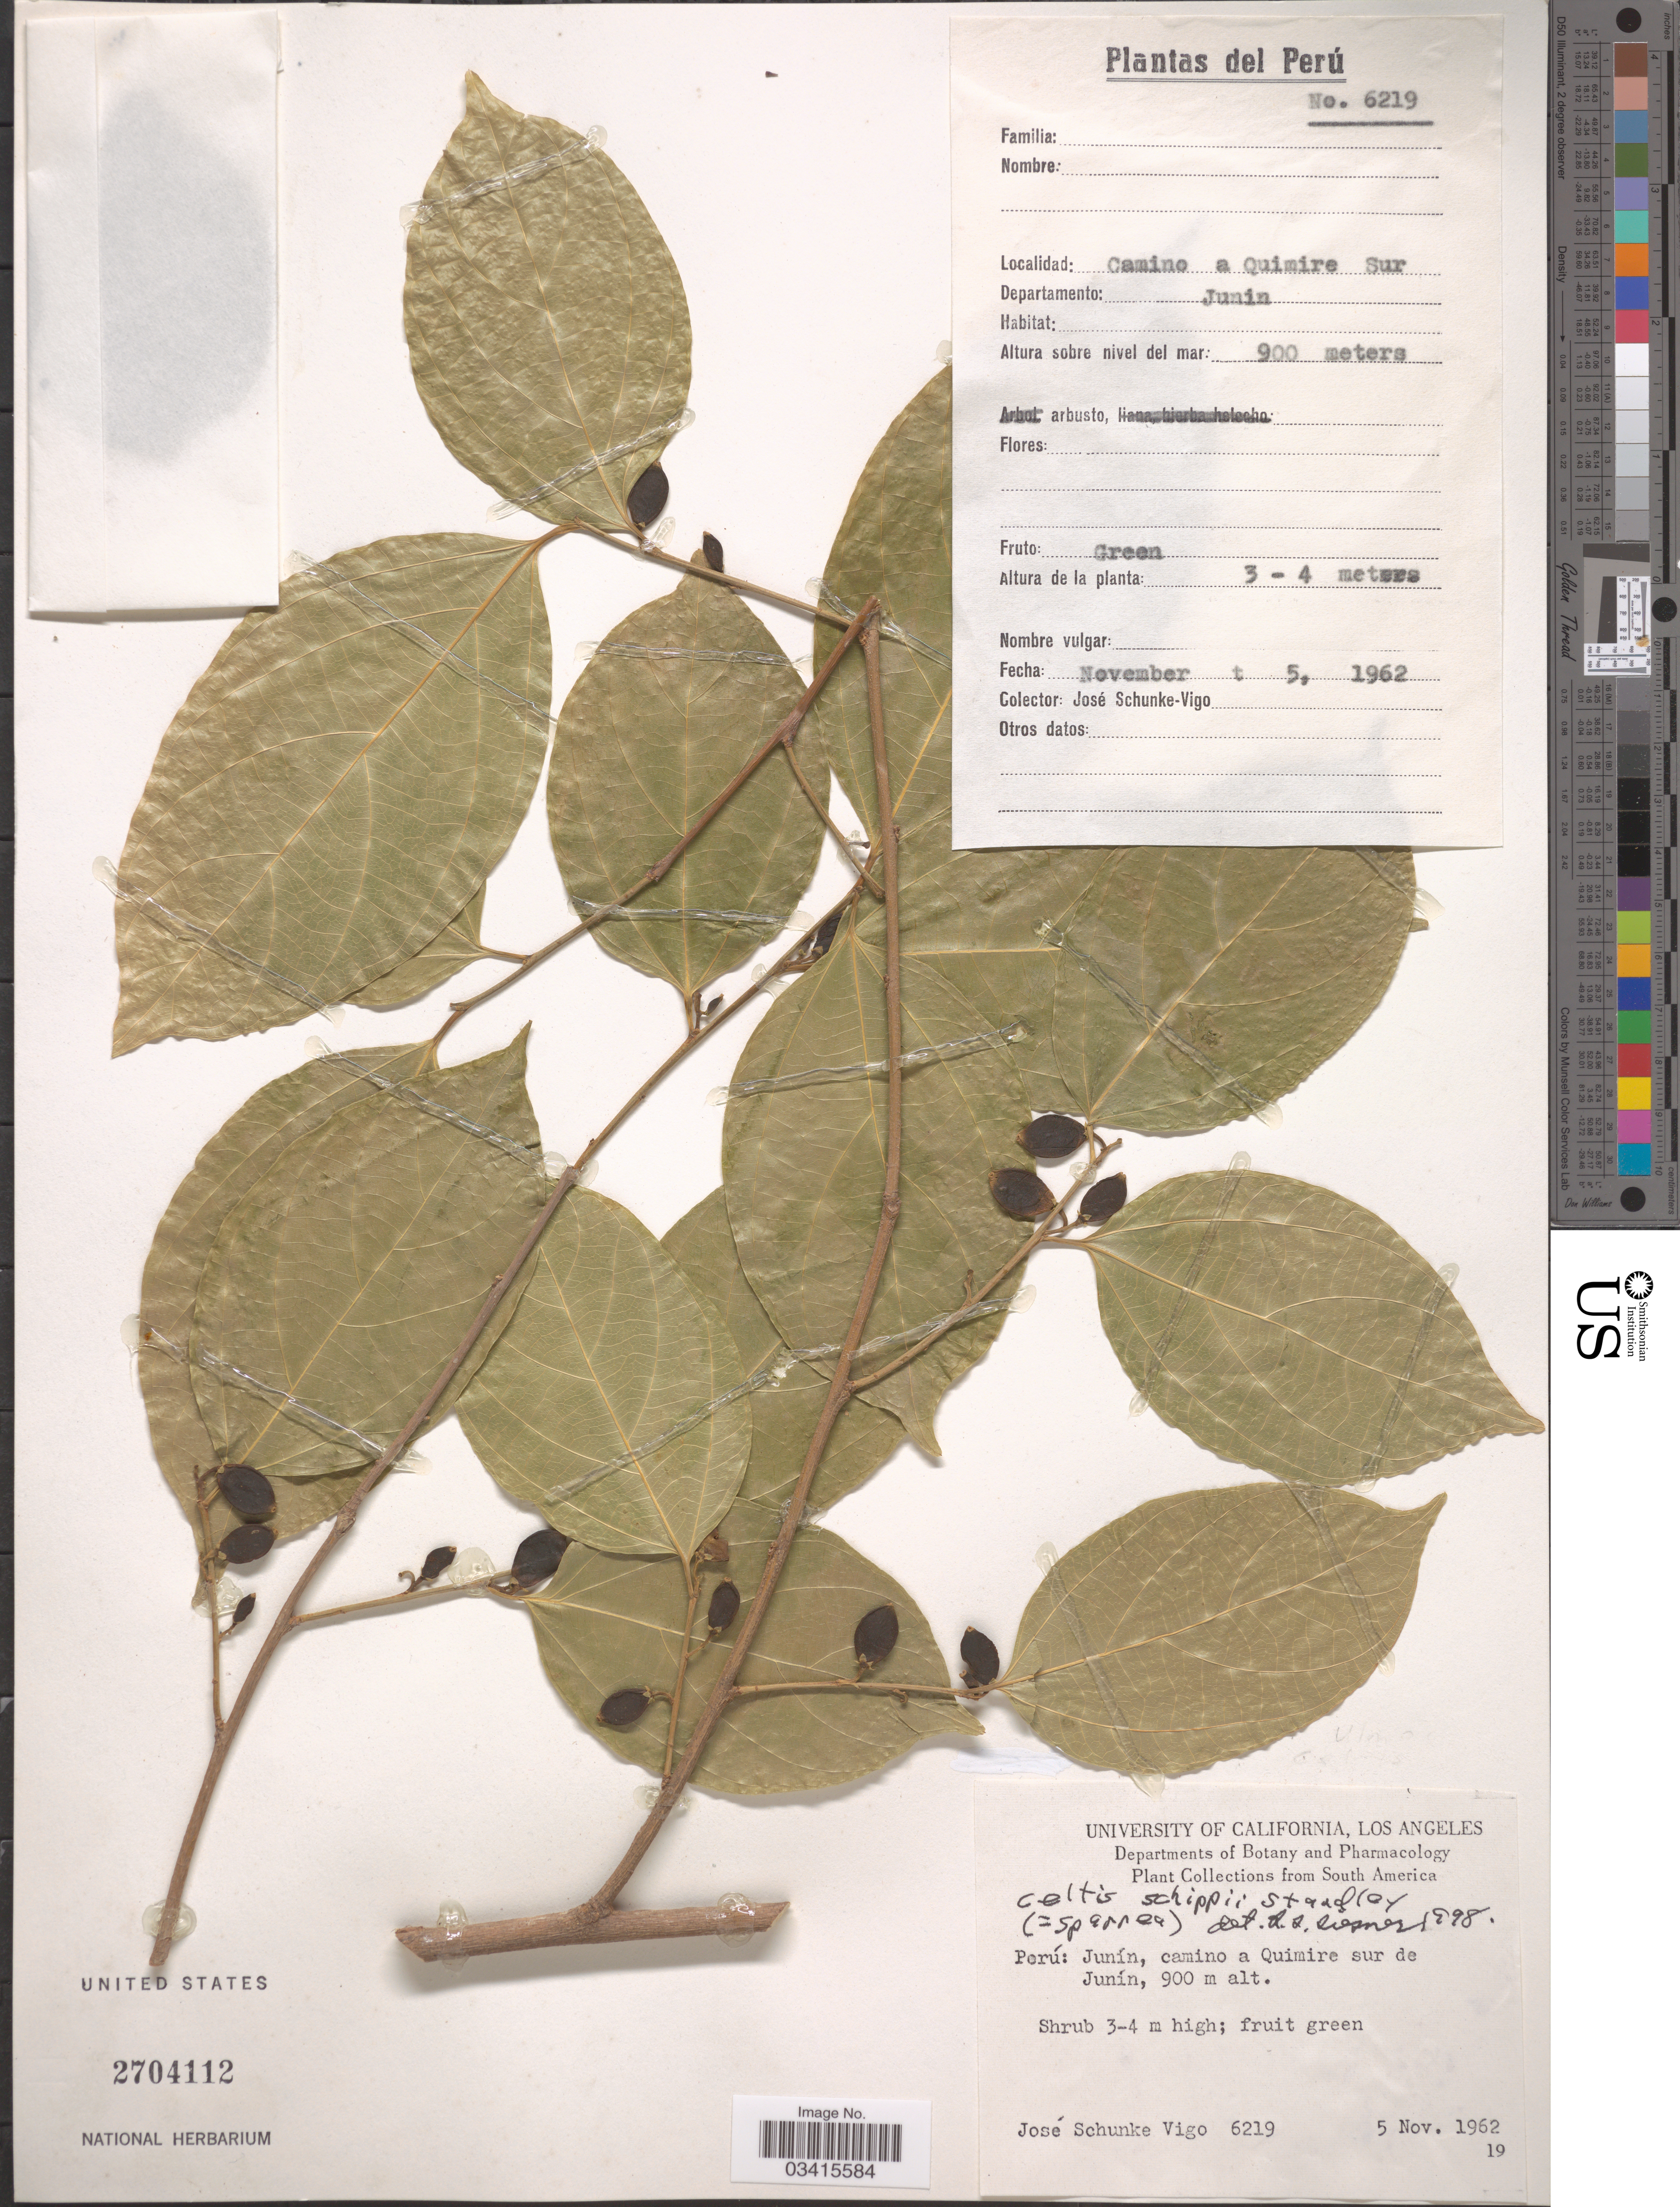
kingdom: Plantae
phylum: Tracheophyta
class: Magnoliopsida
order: Rosales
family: Cannabaceae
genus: Celtis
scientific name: Celtis schippii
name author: Standl.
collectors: J. Schunke Vigo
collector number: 6219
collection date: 1962-11-05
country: Peru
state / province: Junín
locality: Camino a Quimire sur de Junín.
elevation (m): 900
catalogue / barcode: US 2704112